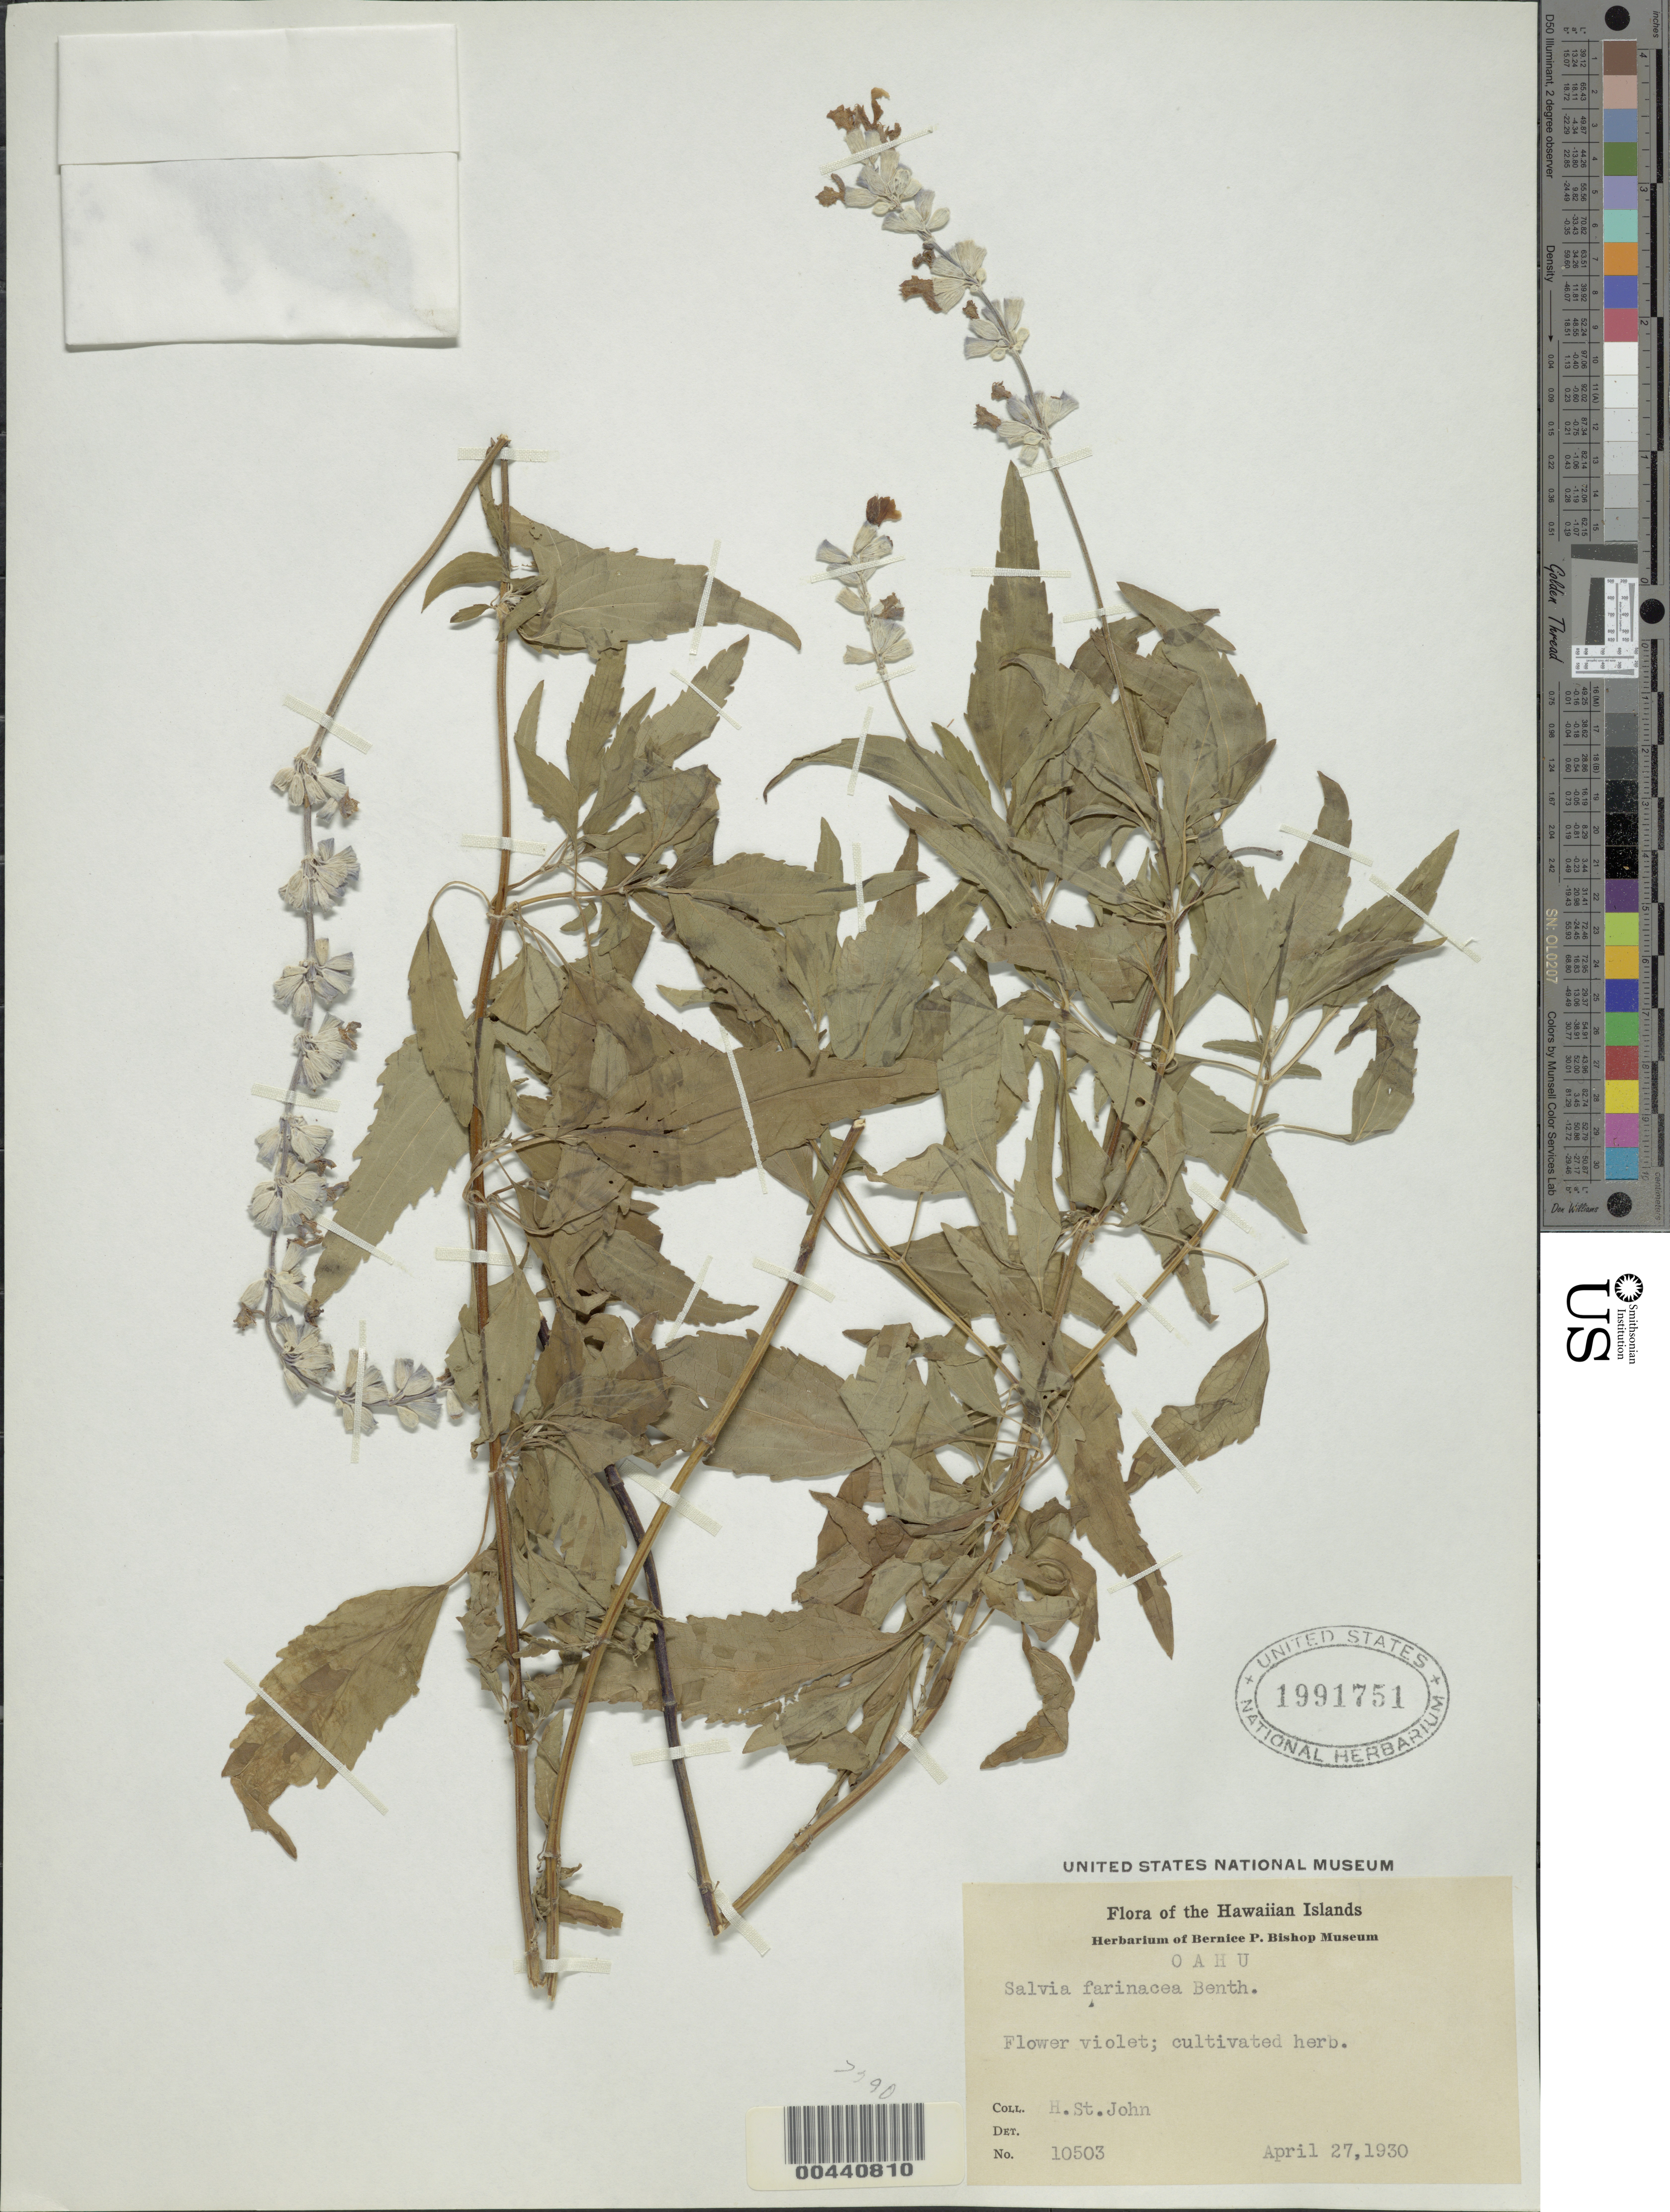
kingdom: Plantae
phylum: Tracheophyta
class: Magnoliopsida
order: Lamiales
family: Lamiaceae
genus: Salvia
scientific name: Salvia farinacea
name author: Benth.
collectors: H. St. John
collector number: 10503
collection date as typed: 27 Apr 1930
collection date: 1930-04-27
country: United States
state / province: Hawaii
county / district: Honolulu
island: Oahu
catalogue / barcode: US 1991751